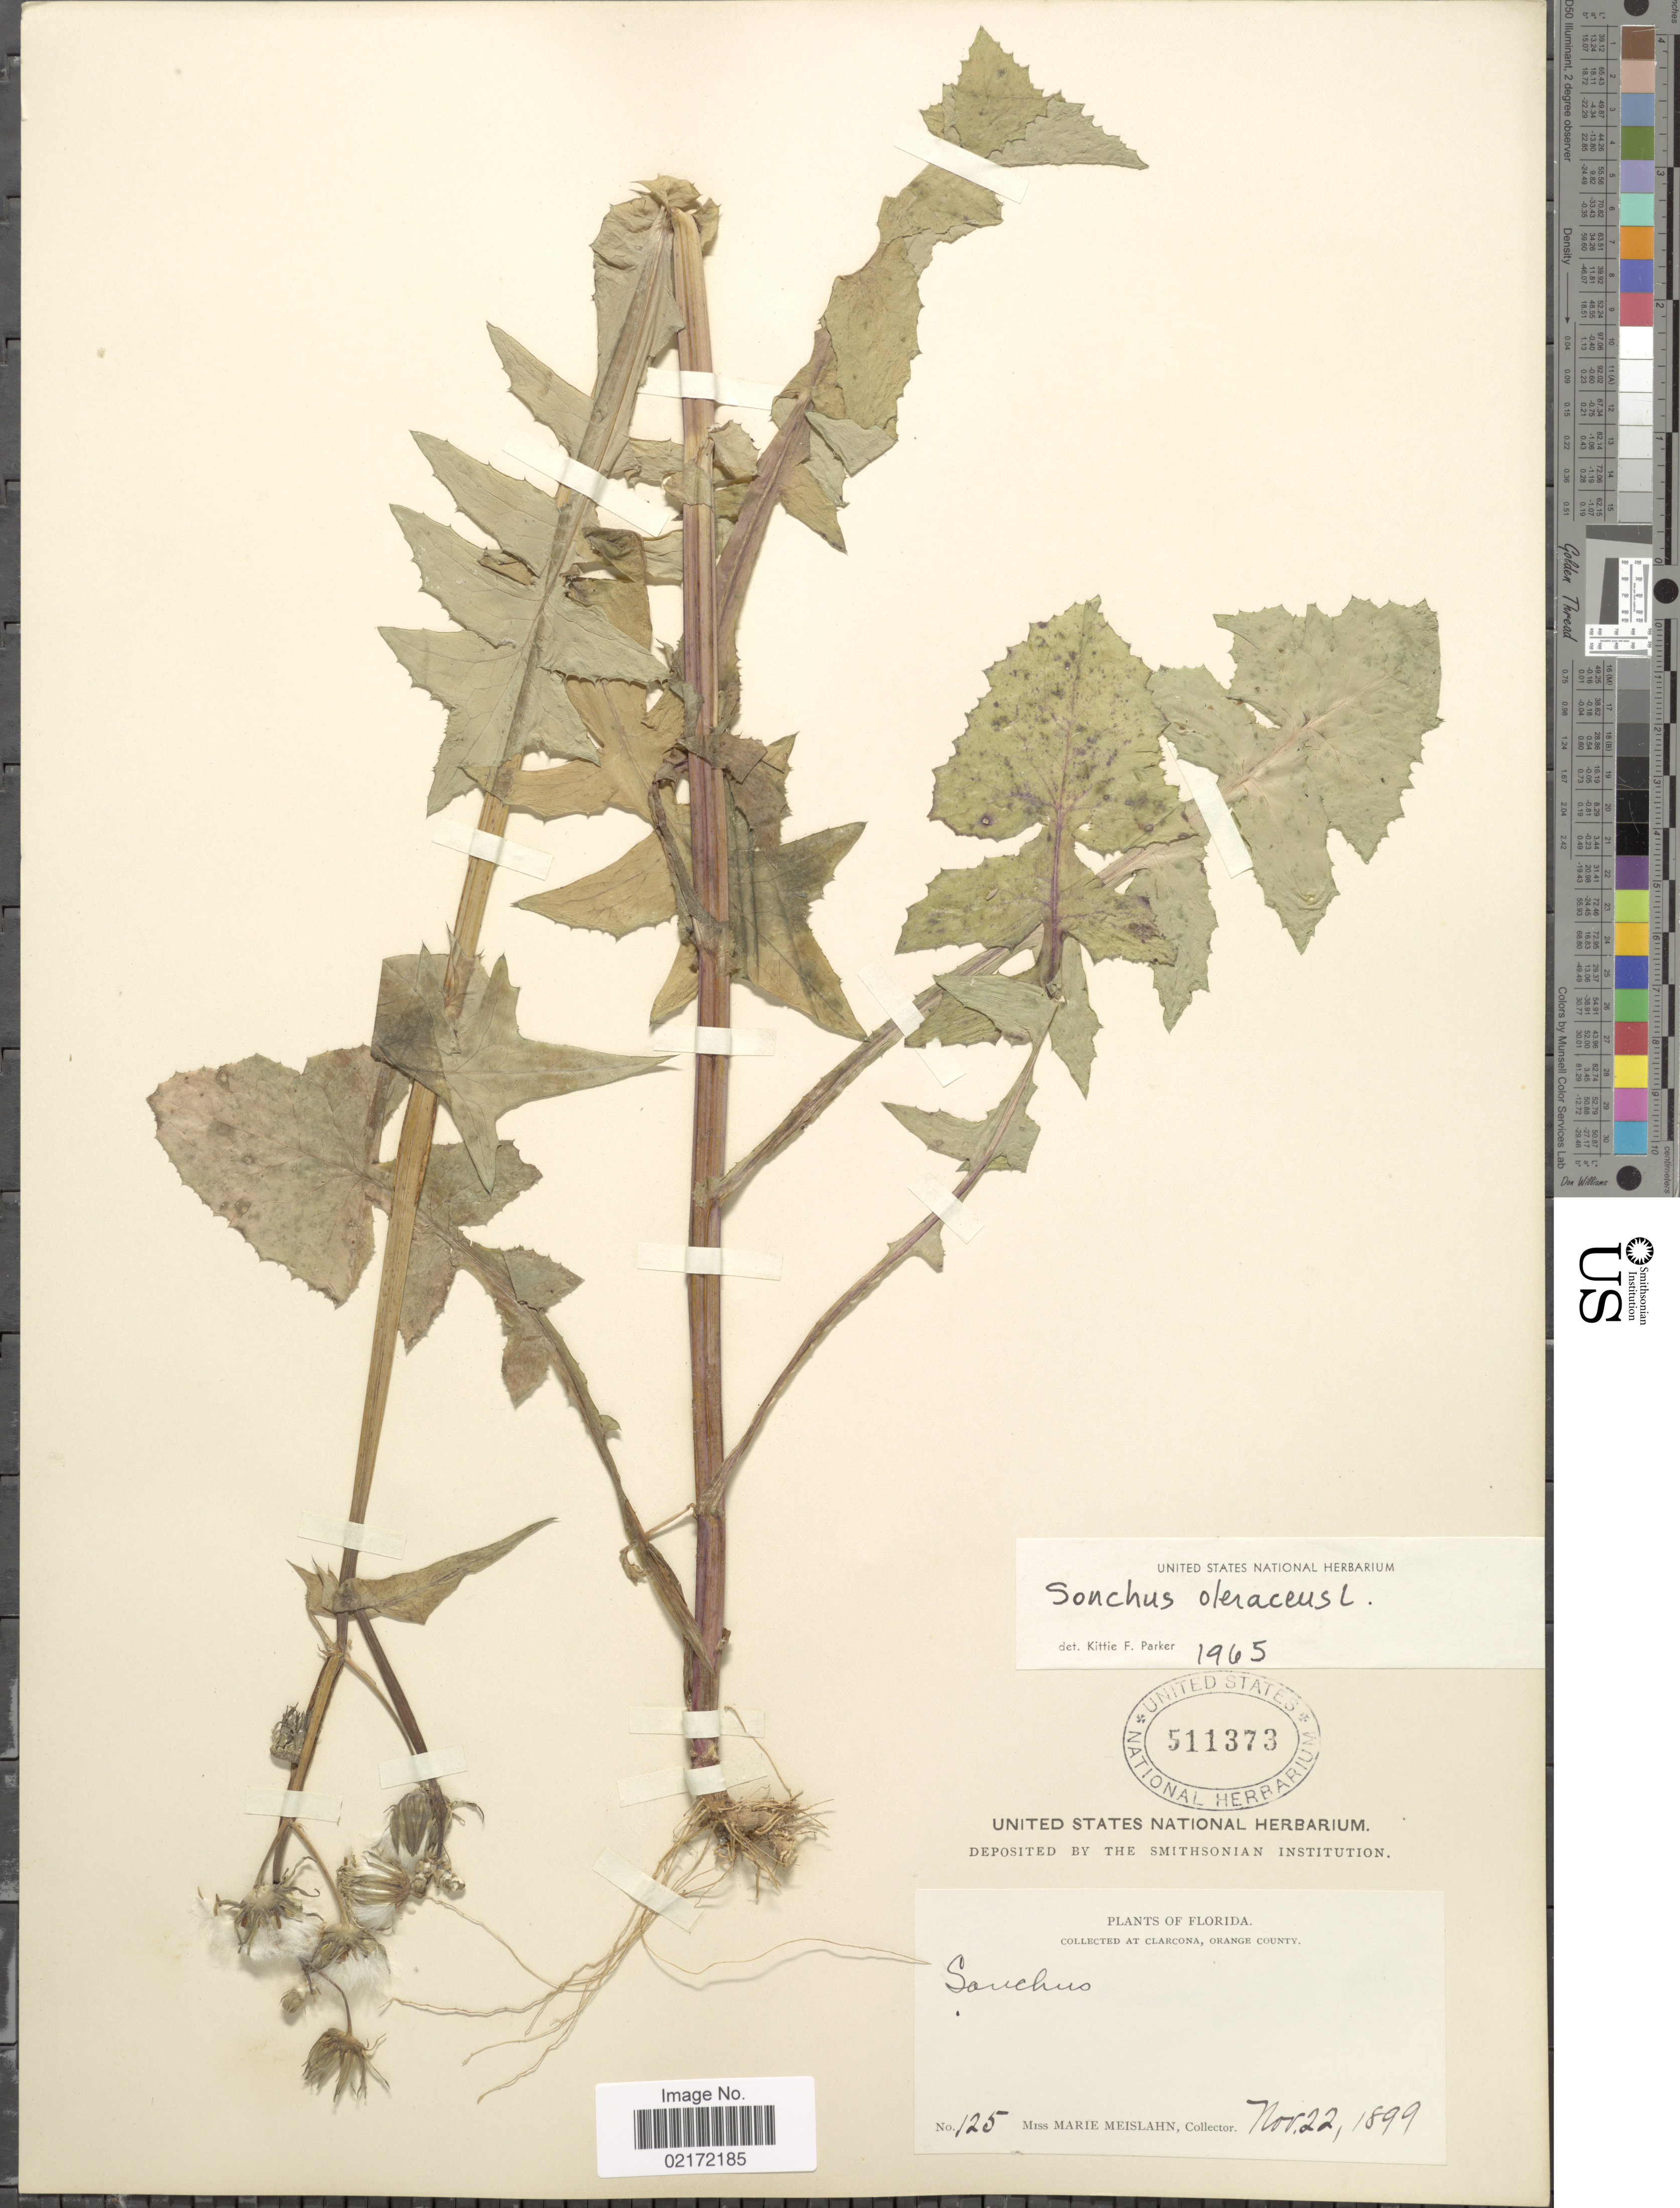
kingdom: Plantae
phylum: Tracheophyta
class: Magnoliopsida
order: Asterales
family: Asteraceae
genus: Sonchus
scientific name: Sonchus oleraceus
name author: L.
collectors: M. Meislahn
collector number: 125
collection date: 1899-11-22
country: United States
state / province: Florida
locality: At Clarcona, Orange County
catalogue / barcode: US 511373